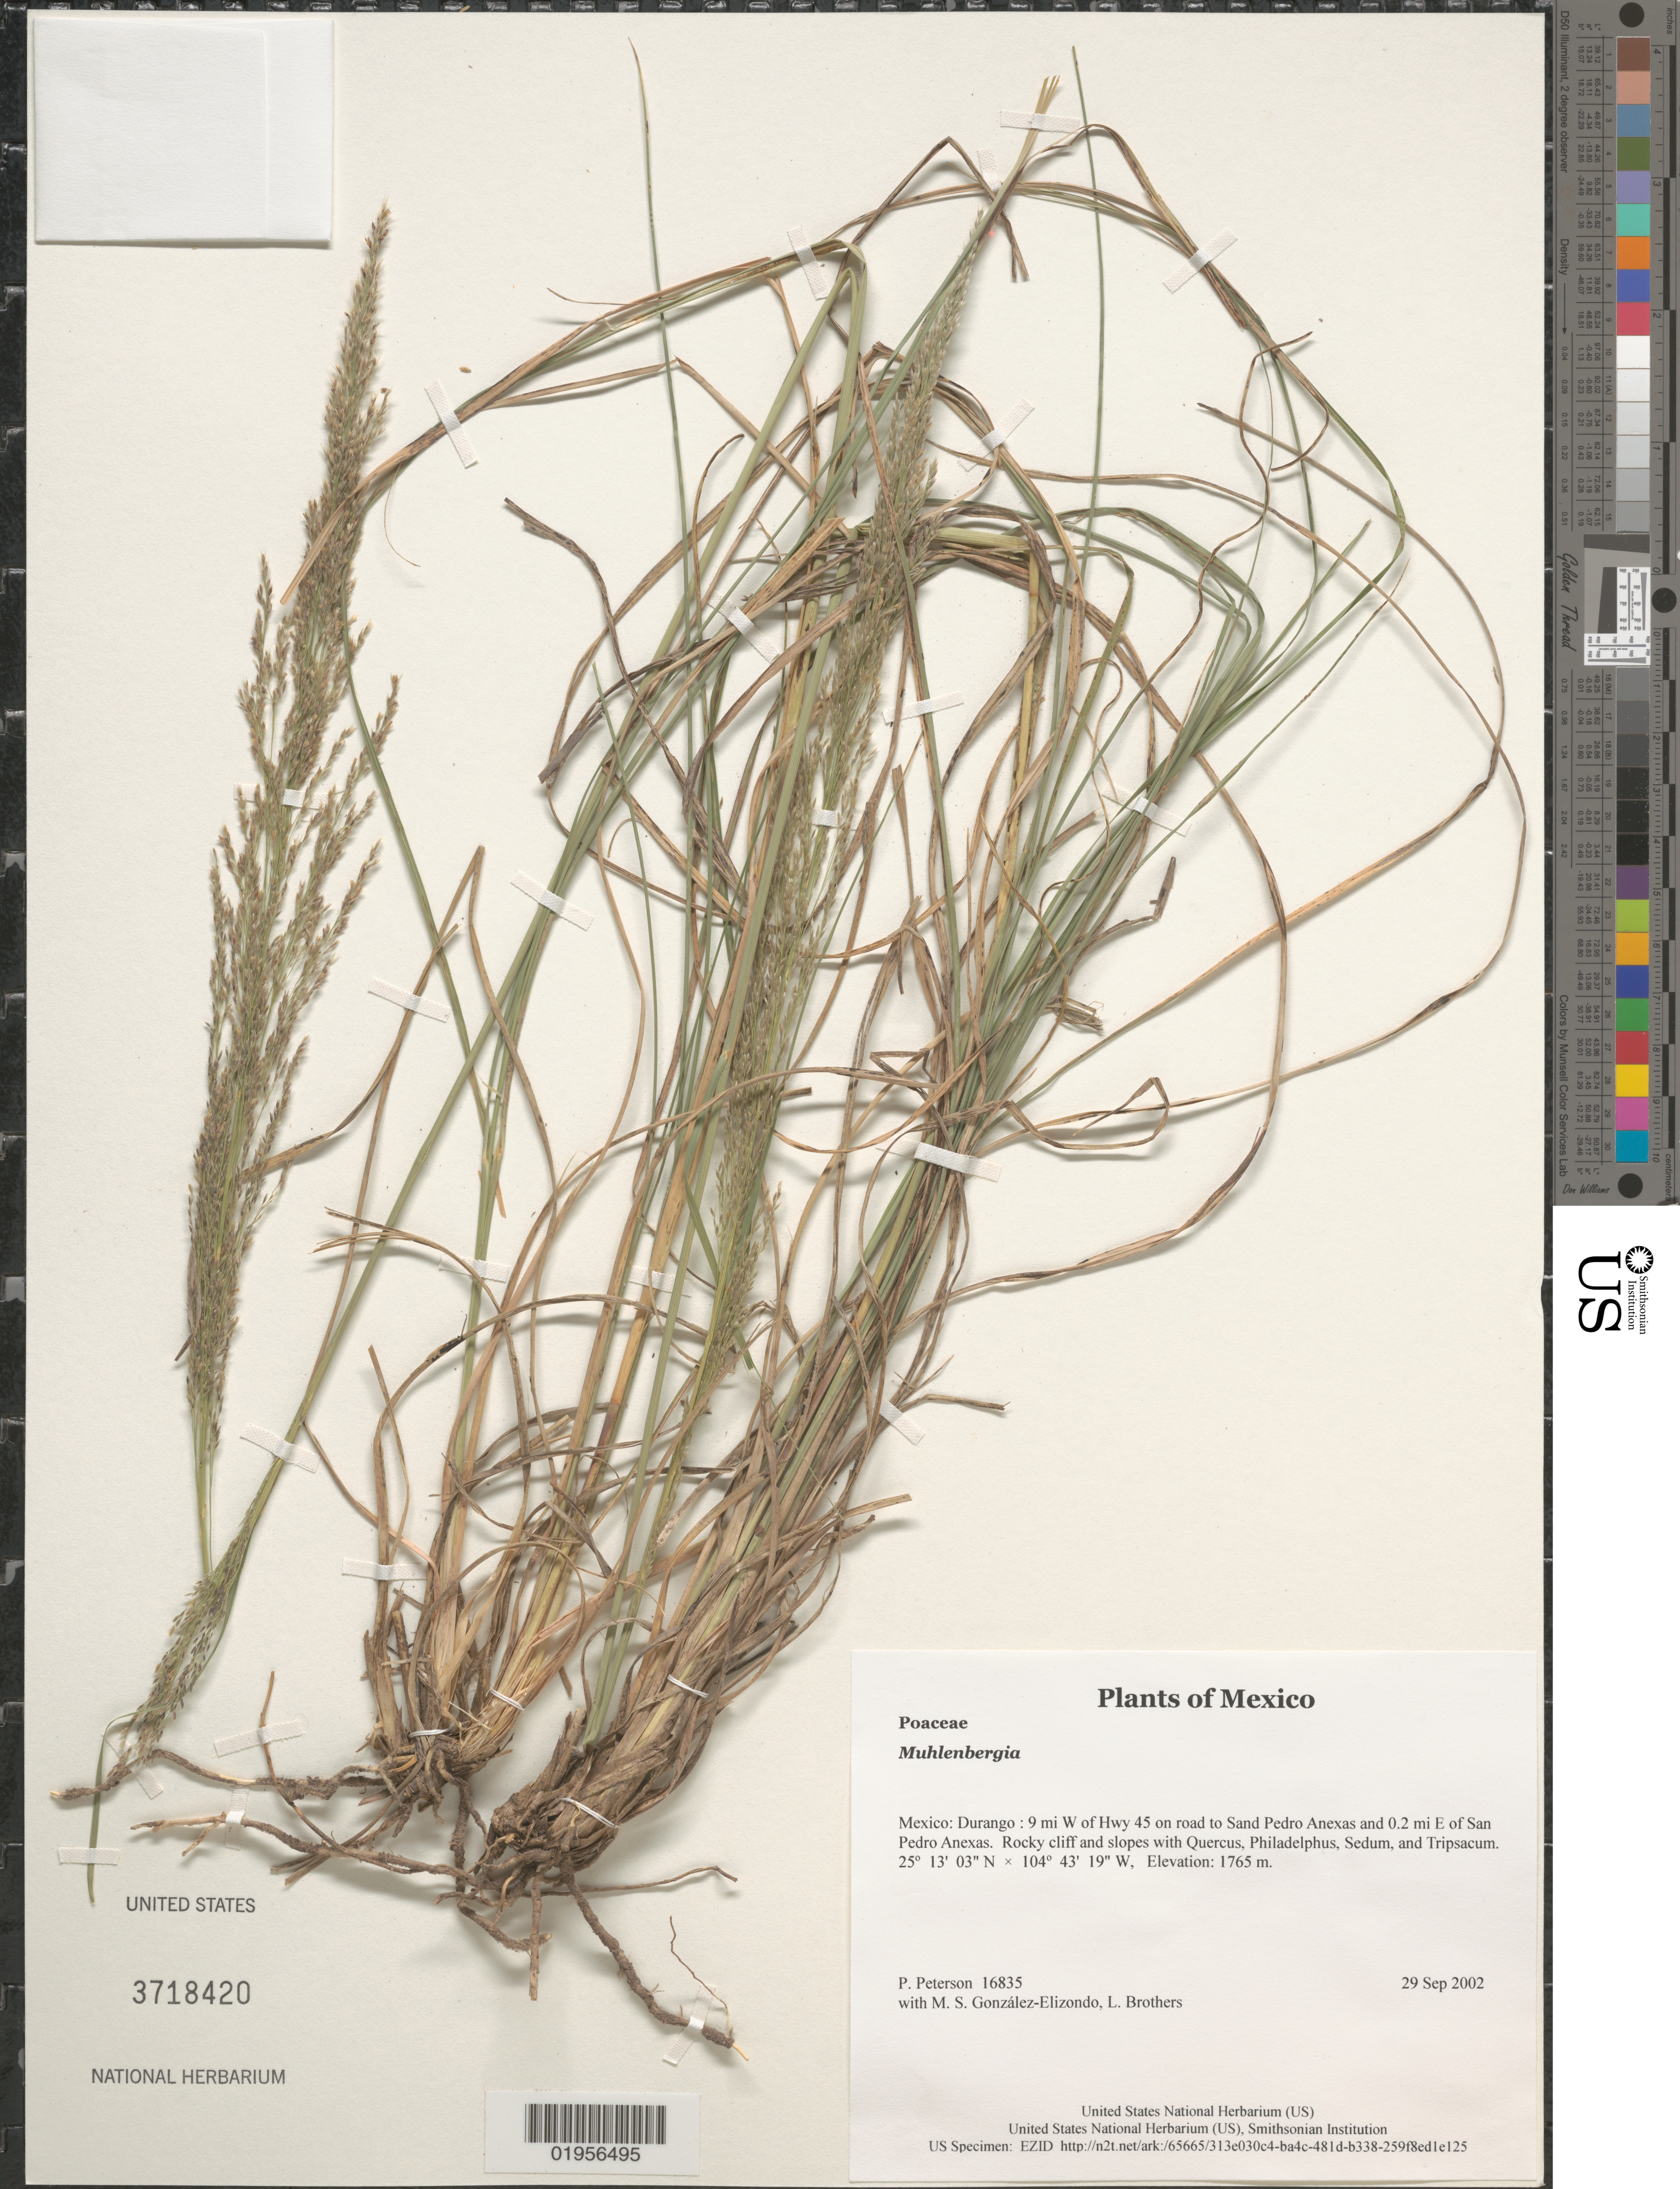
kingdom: Plantae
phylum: Tracheophyta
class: Liliopsida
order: Poales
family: Poaceae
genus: Muhlenbergia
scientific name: Muhlenbergia sp.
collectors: P. M. Peterson, M. S. González-Elizondo & L. E. Brothers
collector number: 16835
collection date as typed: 29 Sep 2002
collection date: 2002-09-29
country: Mexico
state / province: Durango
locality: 9 mi W of Hwy 45 on road to Sand Pedro Anexas and 0.2 mi E of San Pedro Anexas. Rocky cliff and slopes with Quercus, Philadelphus, Sedum, and Tripsacum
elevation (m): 1765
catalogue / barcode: US 3718420